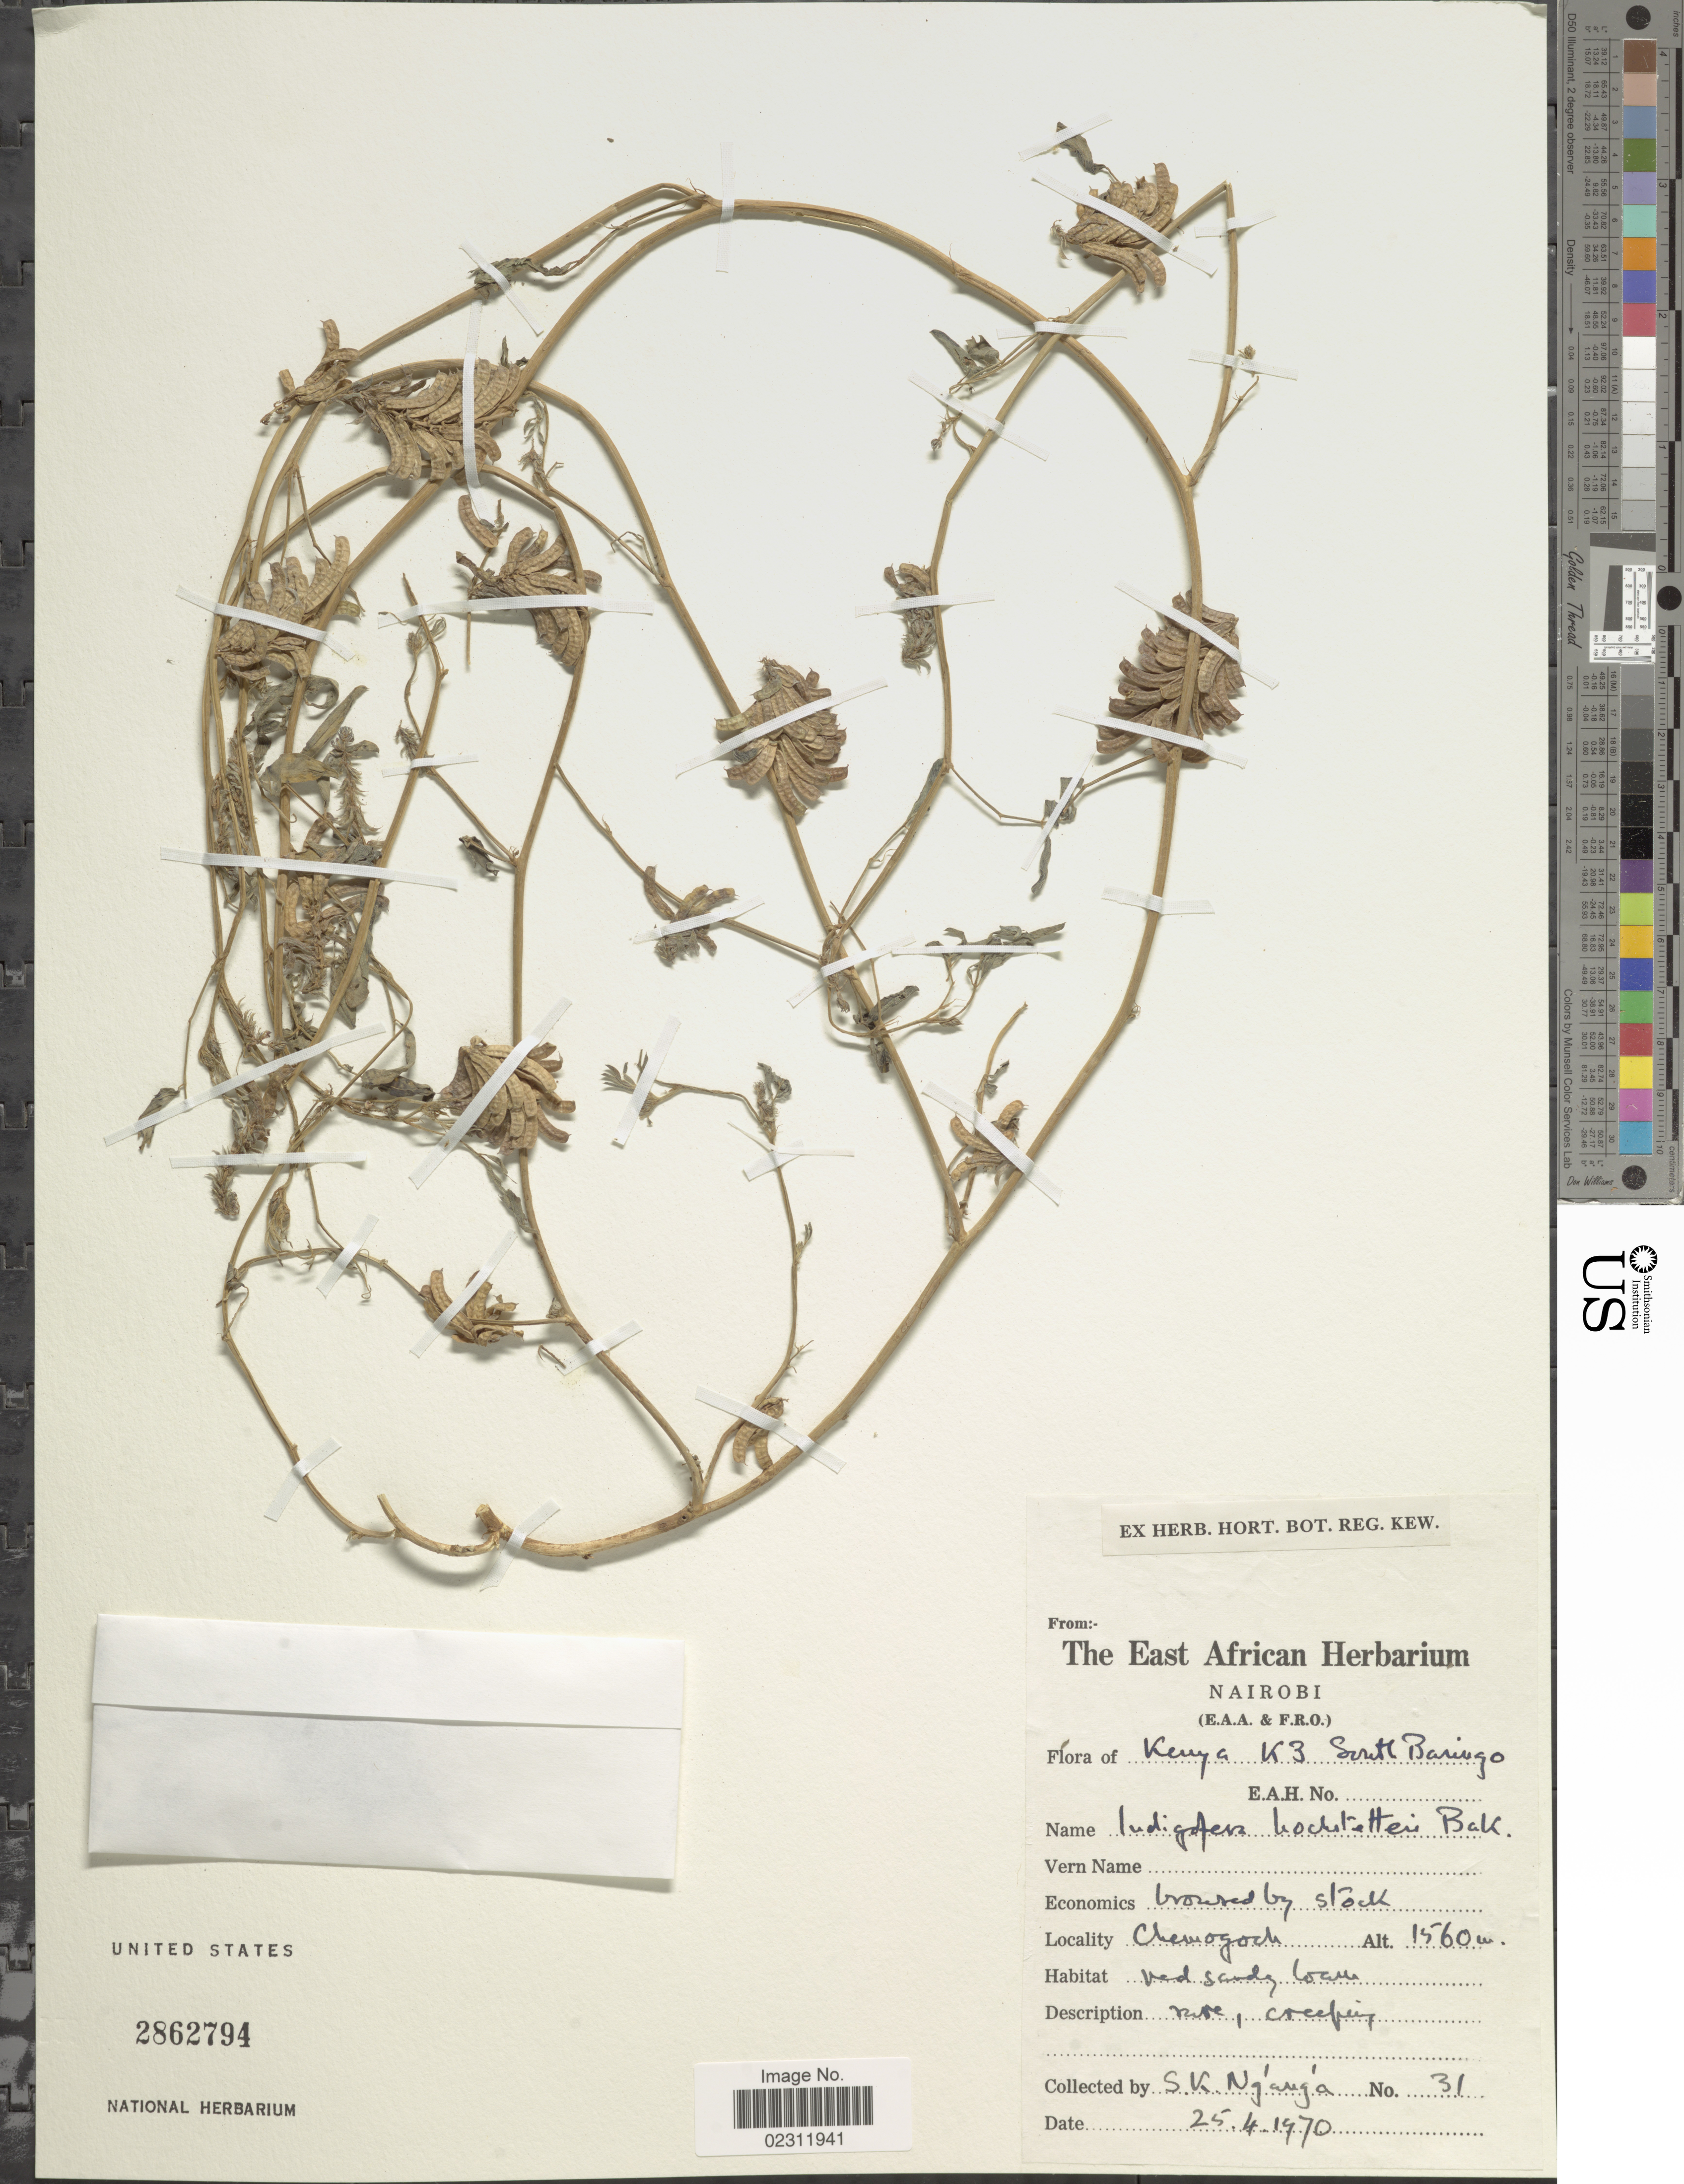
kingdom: Plantae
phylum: Tracheophyta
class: Magnoliopsida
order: Fabales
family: Fabaceae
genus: Indigofera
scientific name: Indigofera hochstetteri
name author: Baker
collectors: S. Nganga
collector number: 31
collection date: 1970-04-25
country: Kenya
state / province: Baringo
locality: Kenya K3, South Baringo, Chemogoch [interpreted]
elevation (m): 1560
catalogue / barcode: US 2862794